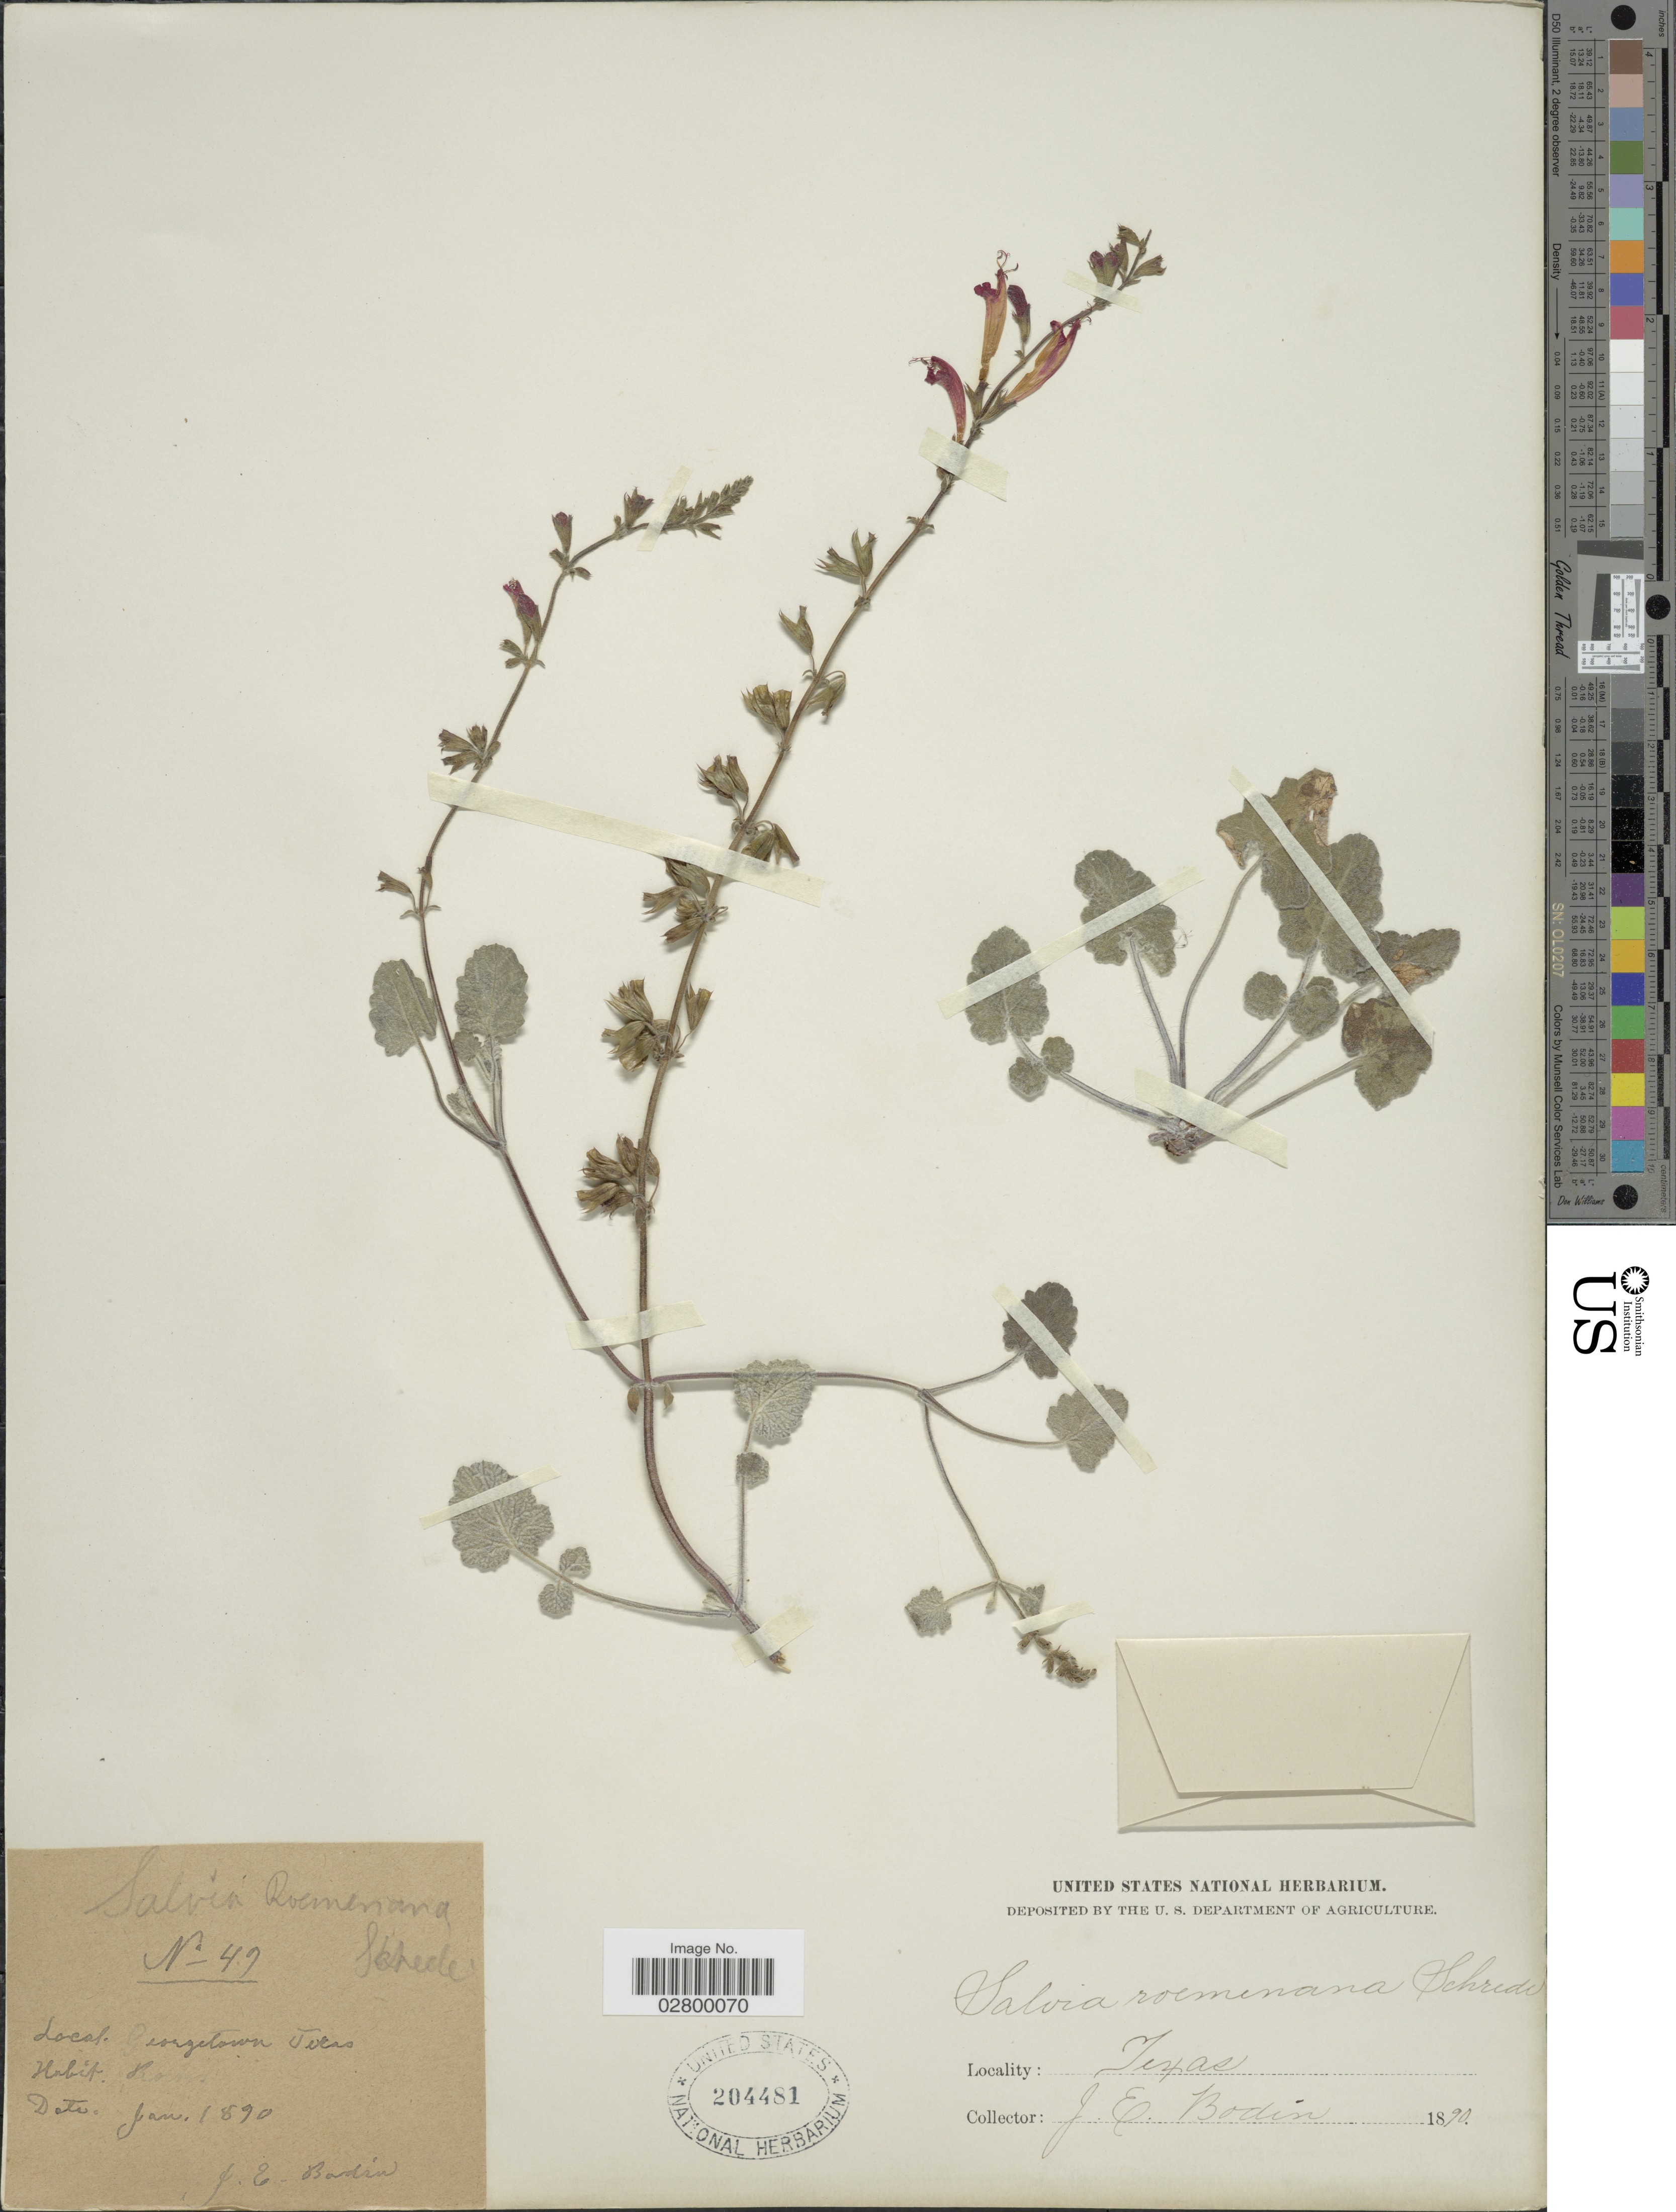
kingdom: Plantae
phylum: Tracheophyta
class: Magnoliopsida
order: Lamiales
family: Lamiaceae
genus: Salvia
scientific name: Salvia roemeriana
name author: Scheele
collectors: J. E. Bodin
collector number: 47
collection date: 1890-01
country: United States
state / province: Texas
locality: Georgetown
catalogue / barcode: US 204481